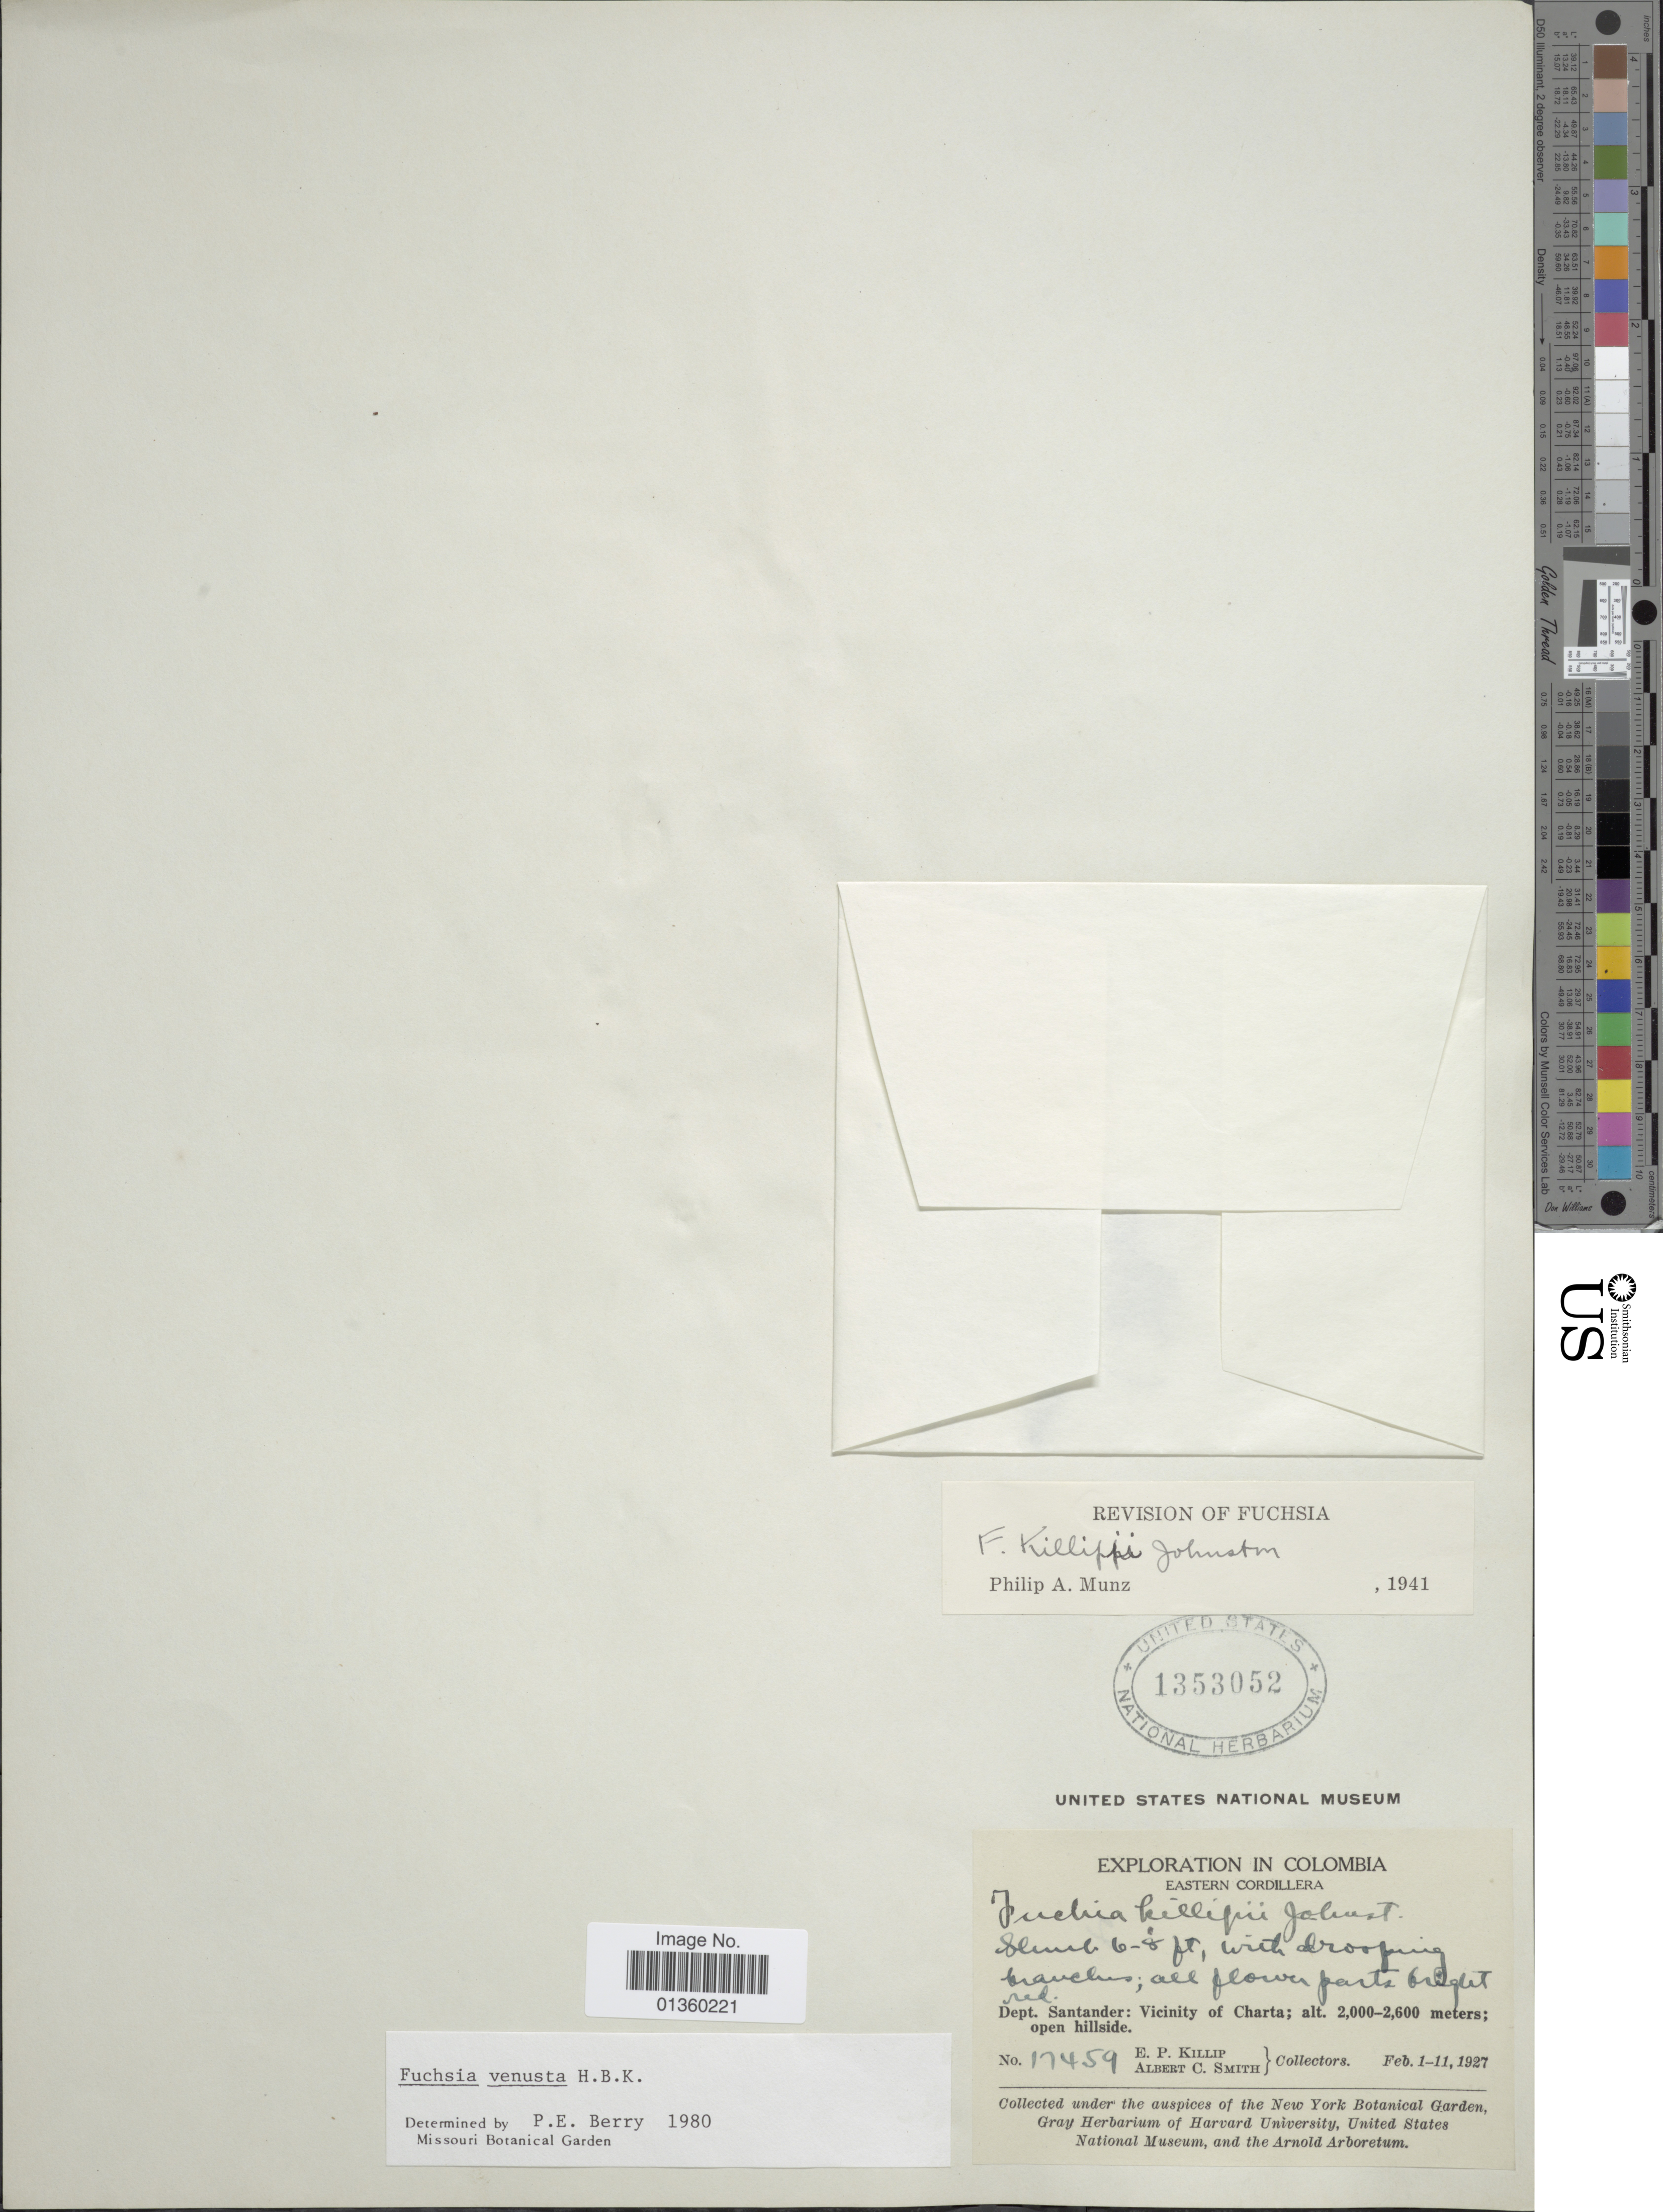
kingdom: Plantae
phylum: Tracheophyta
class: Magnoliopsida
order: Myrtales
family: Onagraceae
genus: Fuchsia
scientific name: Fuchsia venusta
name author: Kunth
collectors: E. P. Killip & A. C. Smith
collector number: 17459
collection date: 1927-02-01/1927-02-11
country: Colombia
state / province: Santander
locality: Vicinity of Charta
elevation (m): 2000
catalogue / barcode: US 1353052